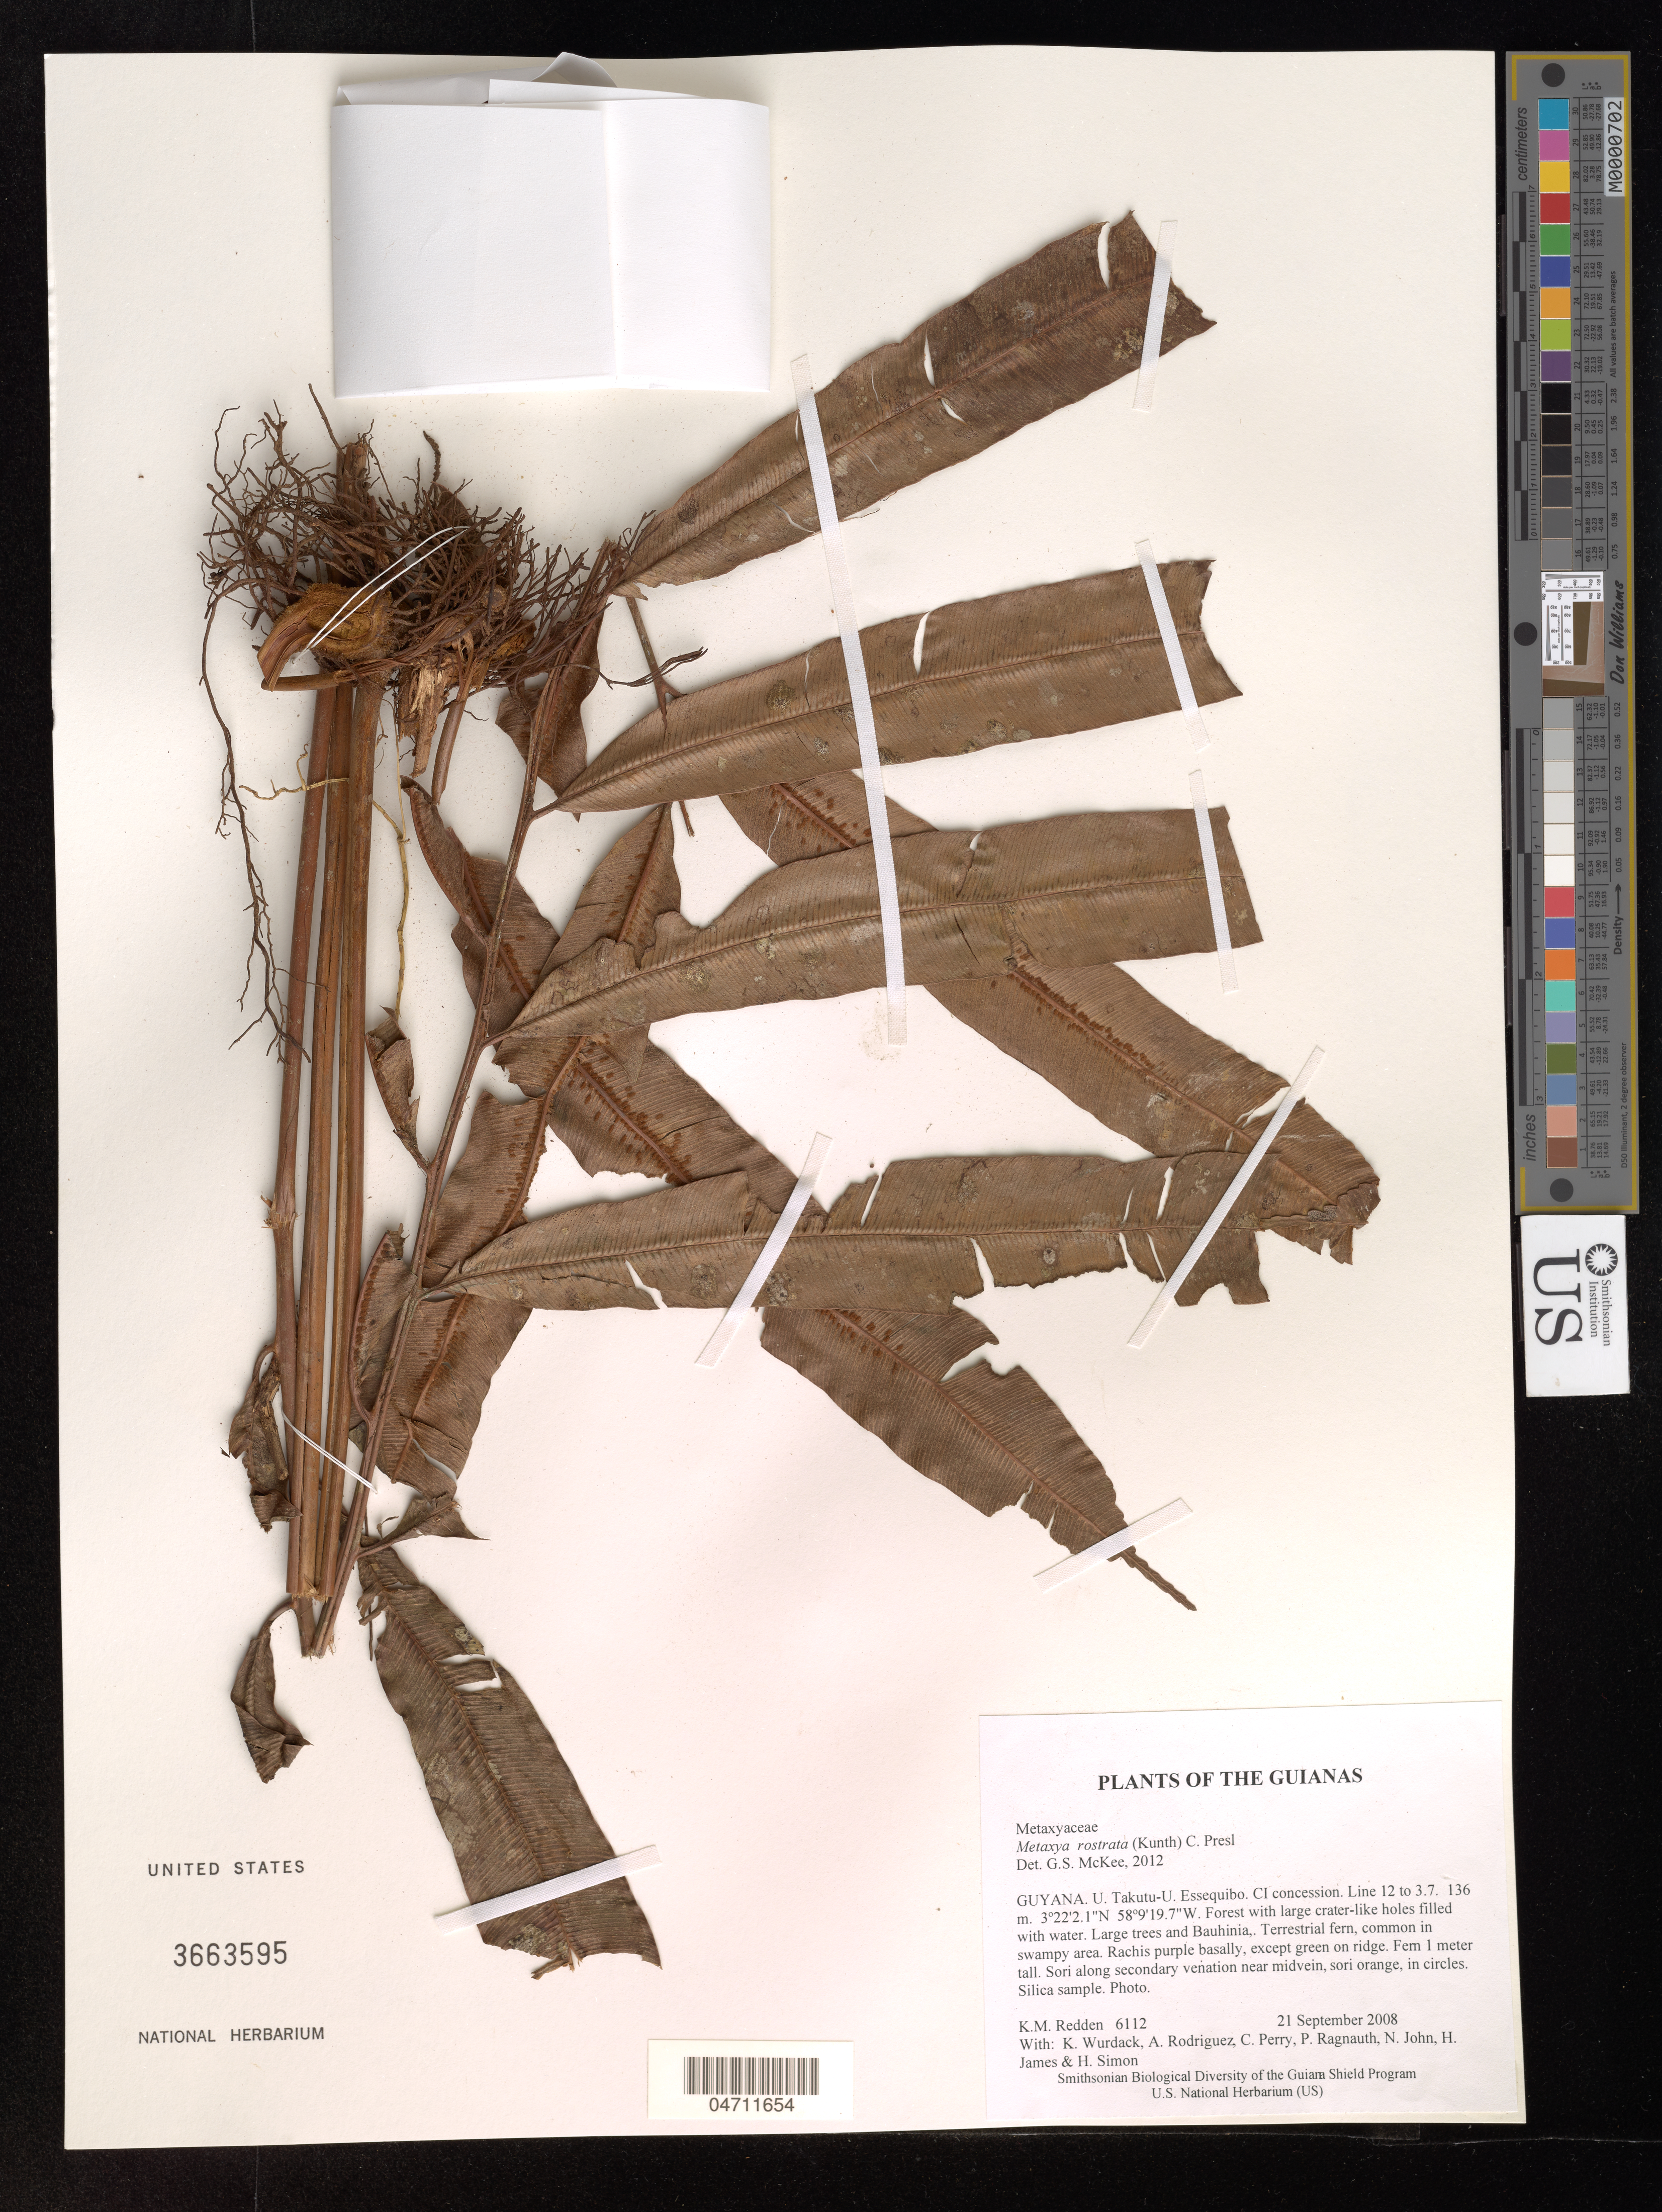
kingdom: Plantae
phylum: Tracheophyta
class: Polypodiopsida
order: Cyatheales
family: Metaxyaceae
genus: Metaxya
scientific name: Metaxya rostrata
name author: (Kunth) C. Presl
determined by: McKee, G. S., (US), NMNH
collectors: K. M. Redden, K. Wurdack, A. Rodriguez, C. Perry, P. Ragnauth, N. John, H. James & H. Simon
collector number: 6112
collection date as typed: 21 September 2008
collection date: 2008-09-21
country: Guyana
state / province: U. Takutu-U. Essequibo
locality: CI concession. Line 12 to 3.7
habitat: Forest with large crater-like holes filled with water. Large trees and Bauhinia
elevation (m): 136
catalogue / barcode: US 3663595